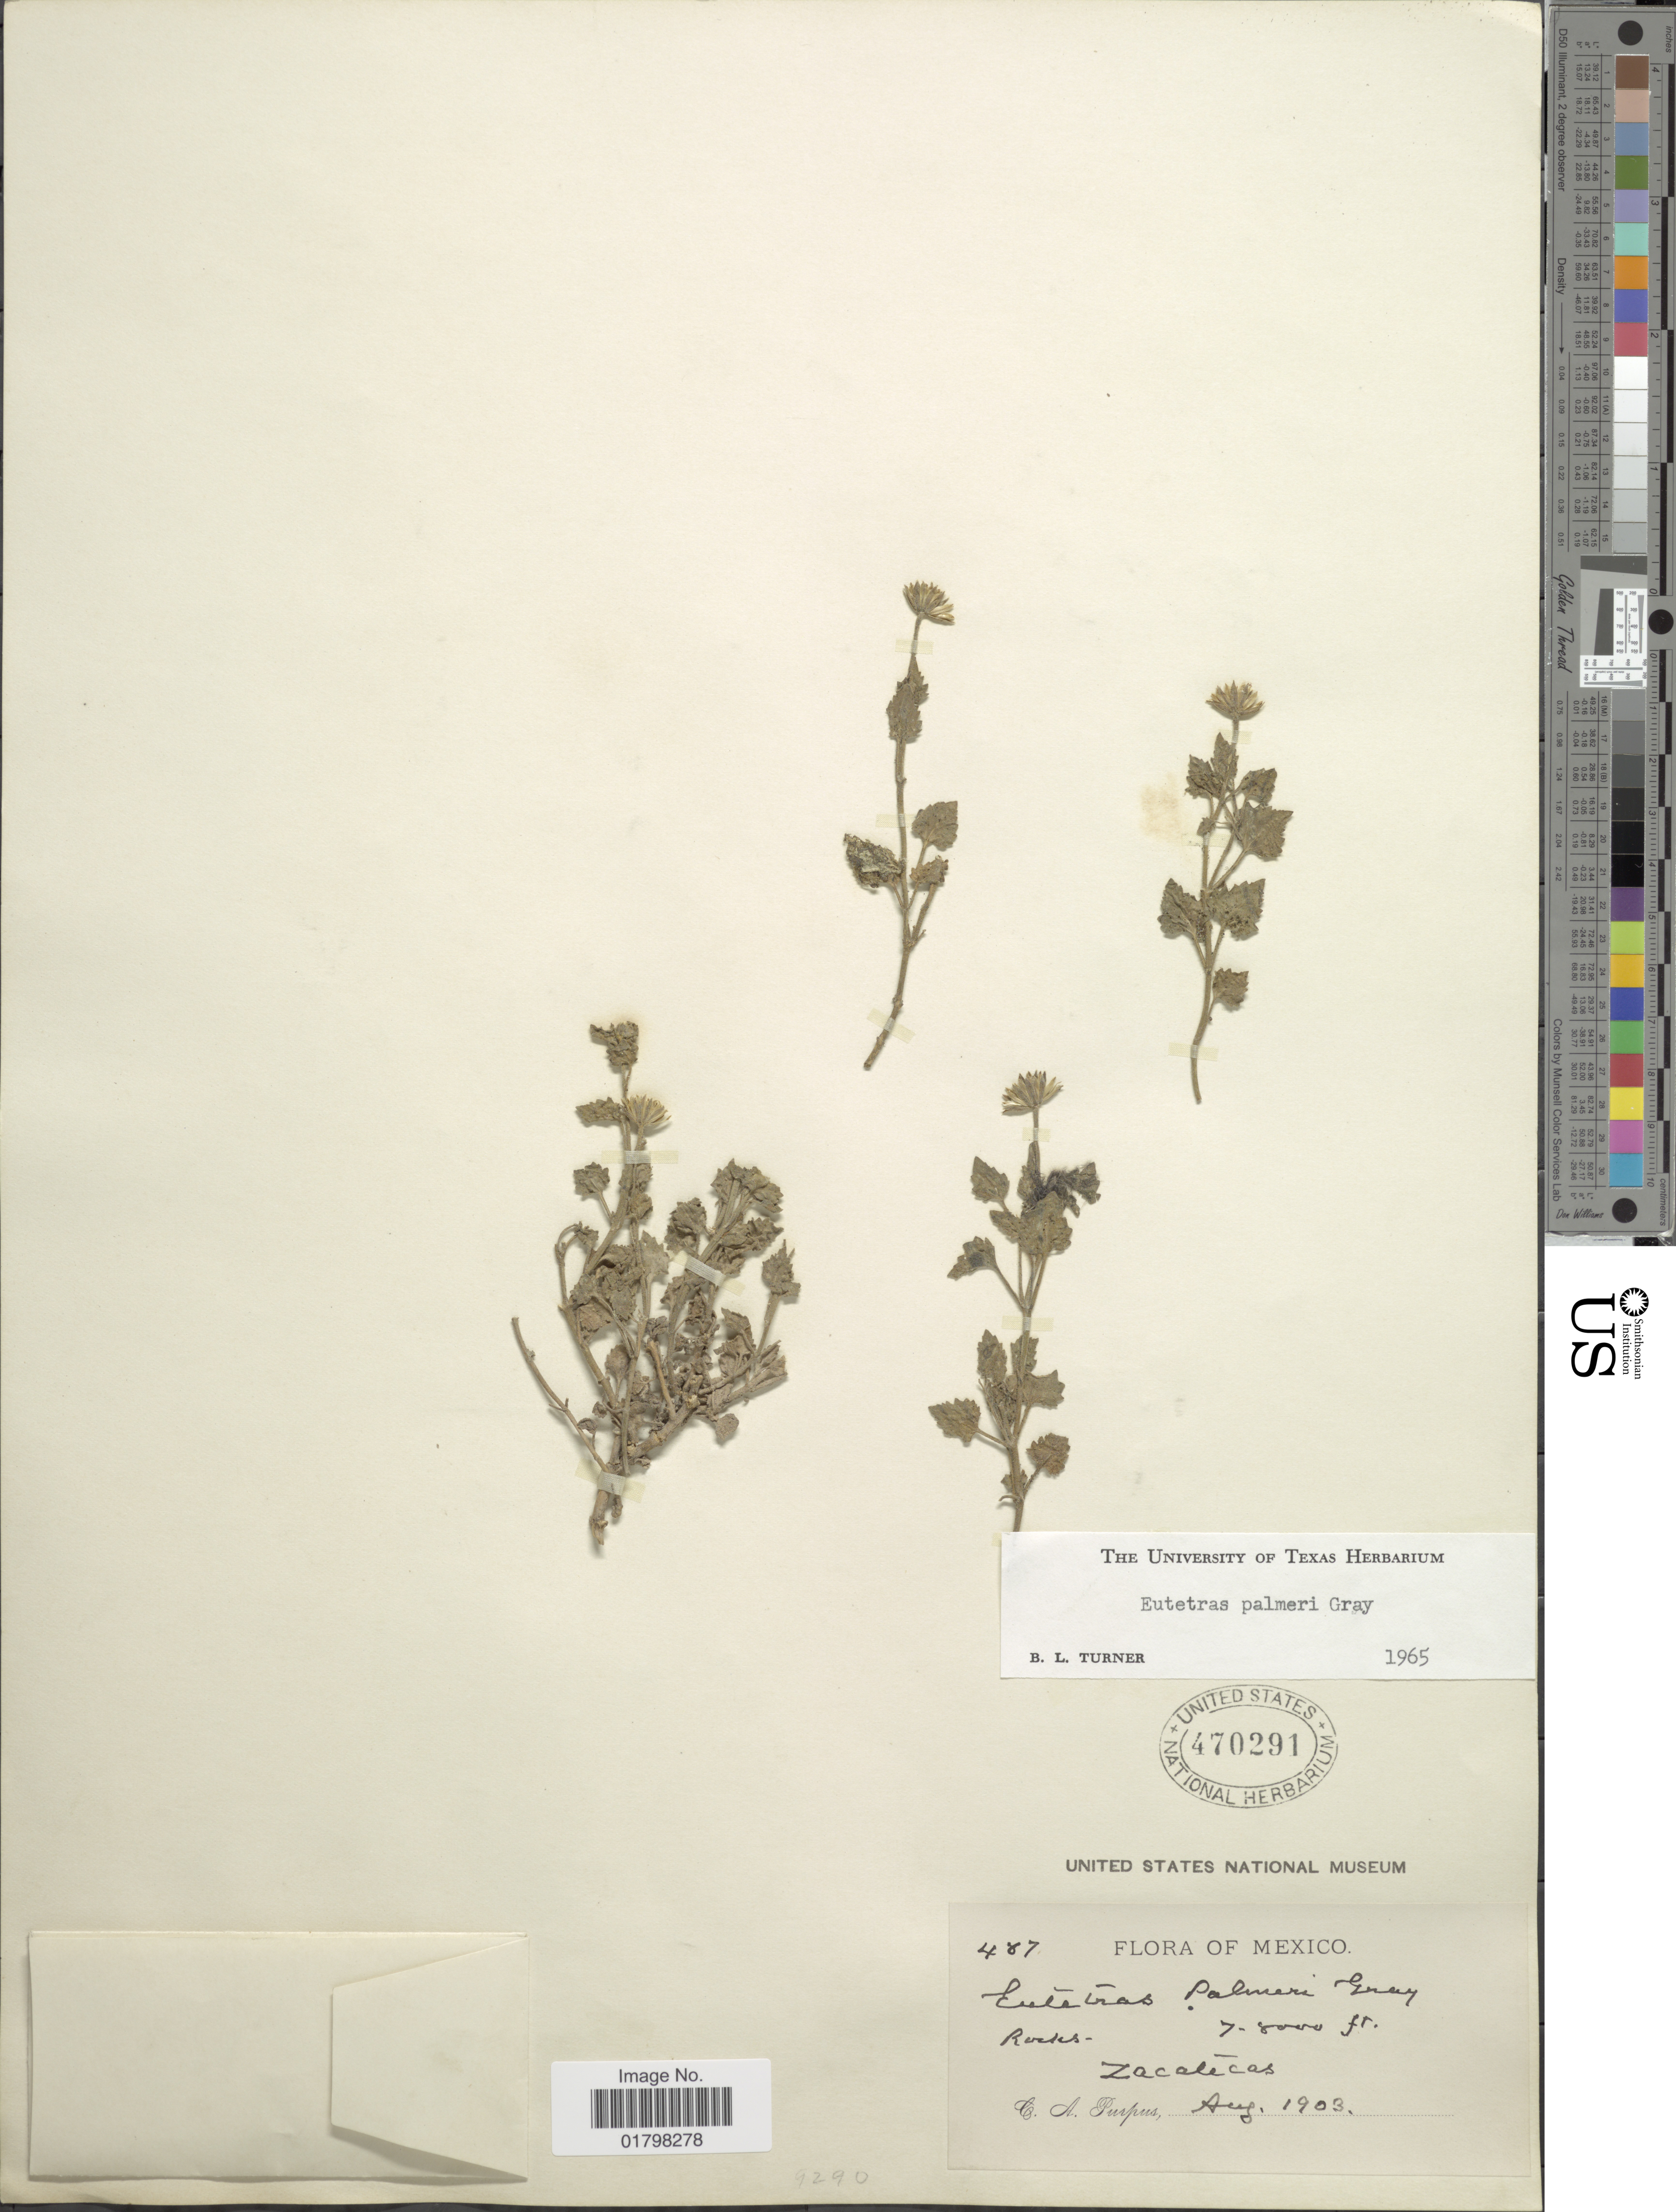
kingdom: Plantae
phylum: Tracheophyta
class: Magnoliopsida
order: Asterales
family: Asteraceae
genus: Eutetras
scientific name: Eutetras palmeri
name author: A. Gray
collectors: C. A. Purpus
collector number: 487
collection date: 1903-08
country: Mexico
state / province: Zacatecas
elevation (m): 2134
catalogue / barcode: US 470291